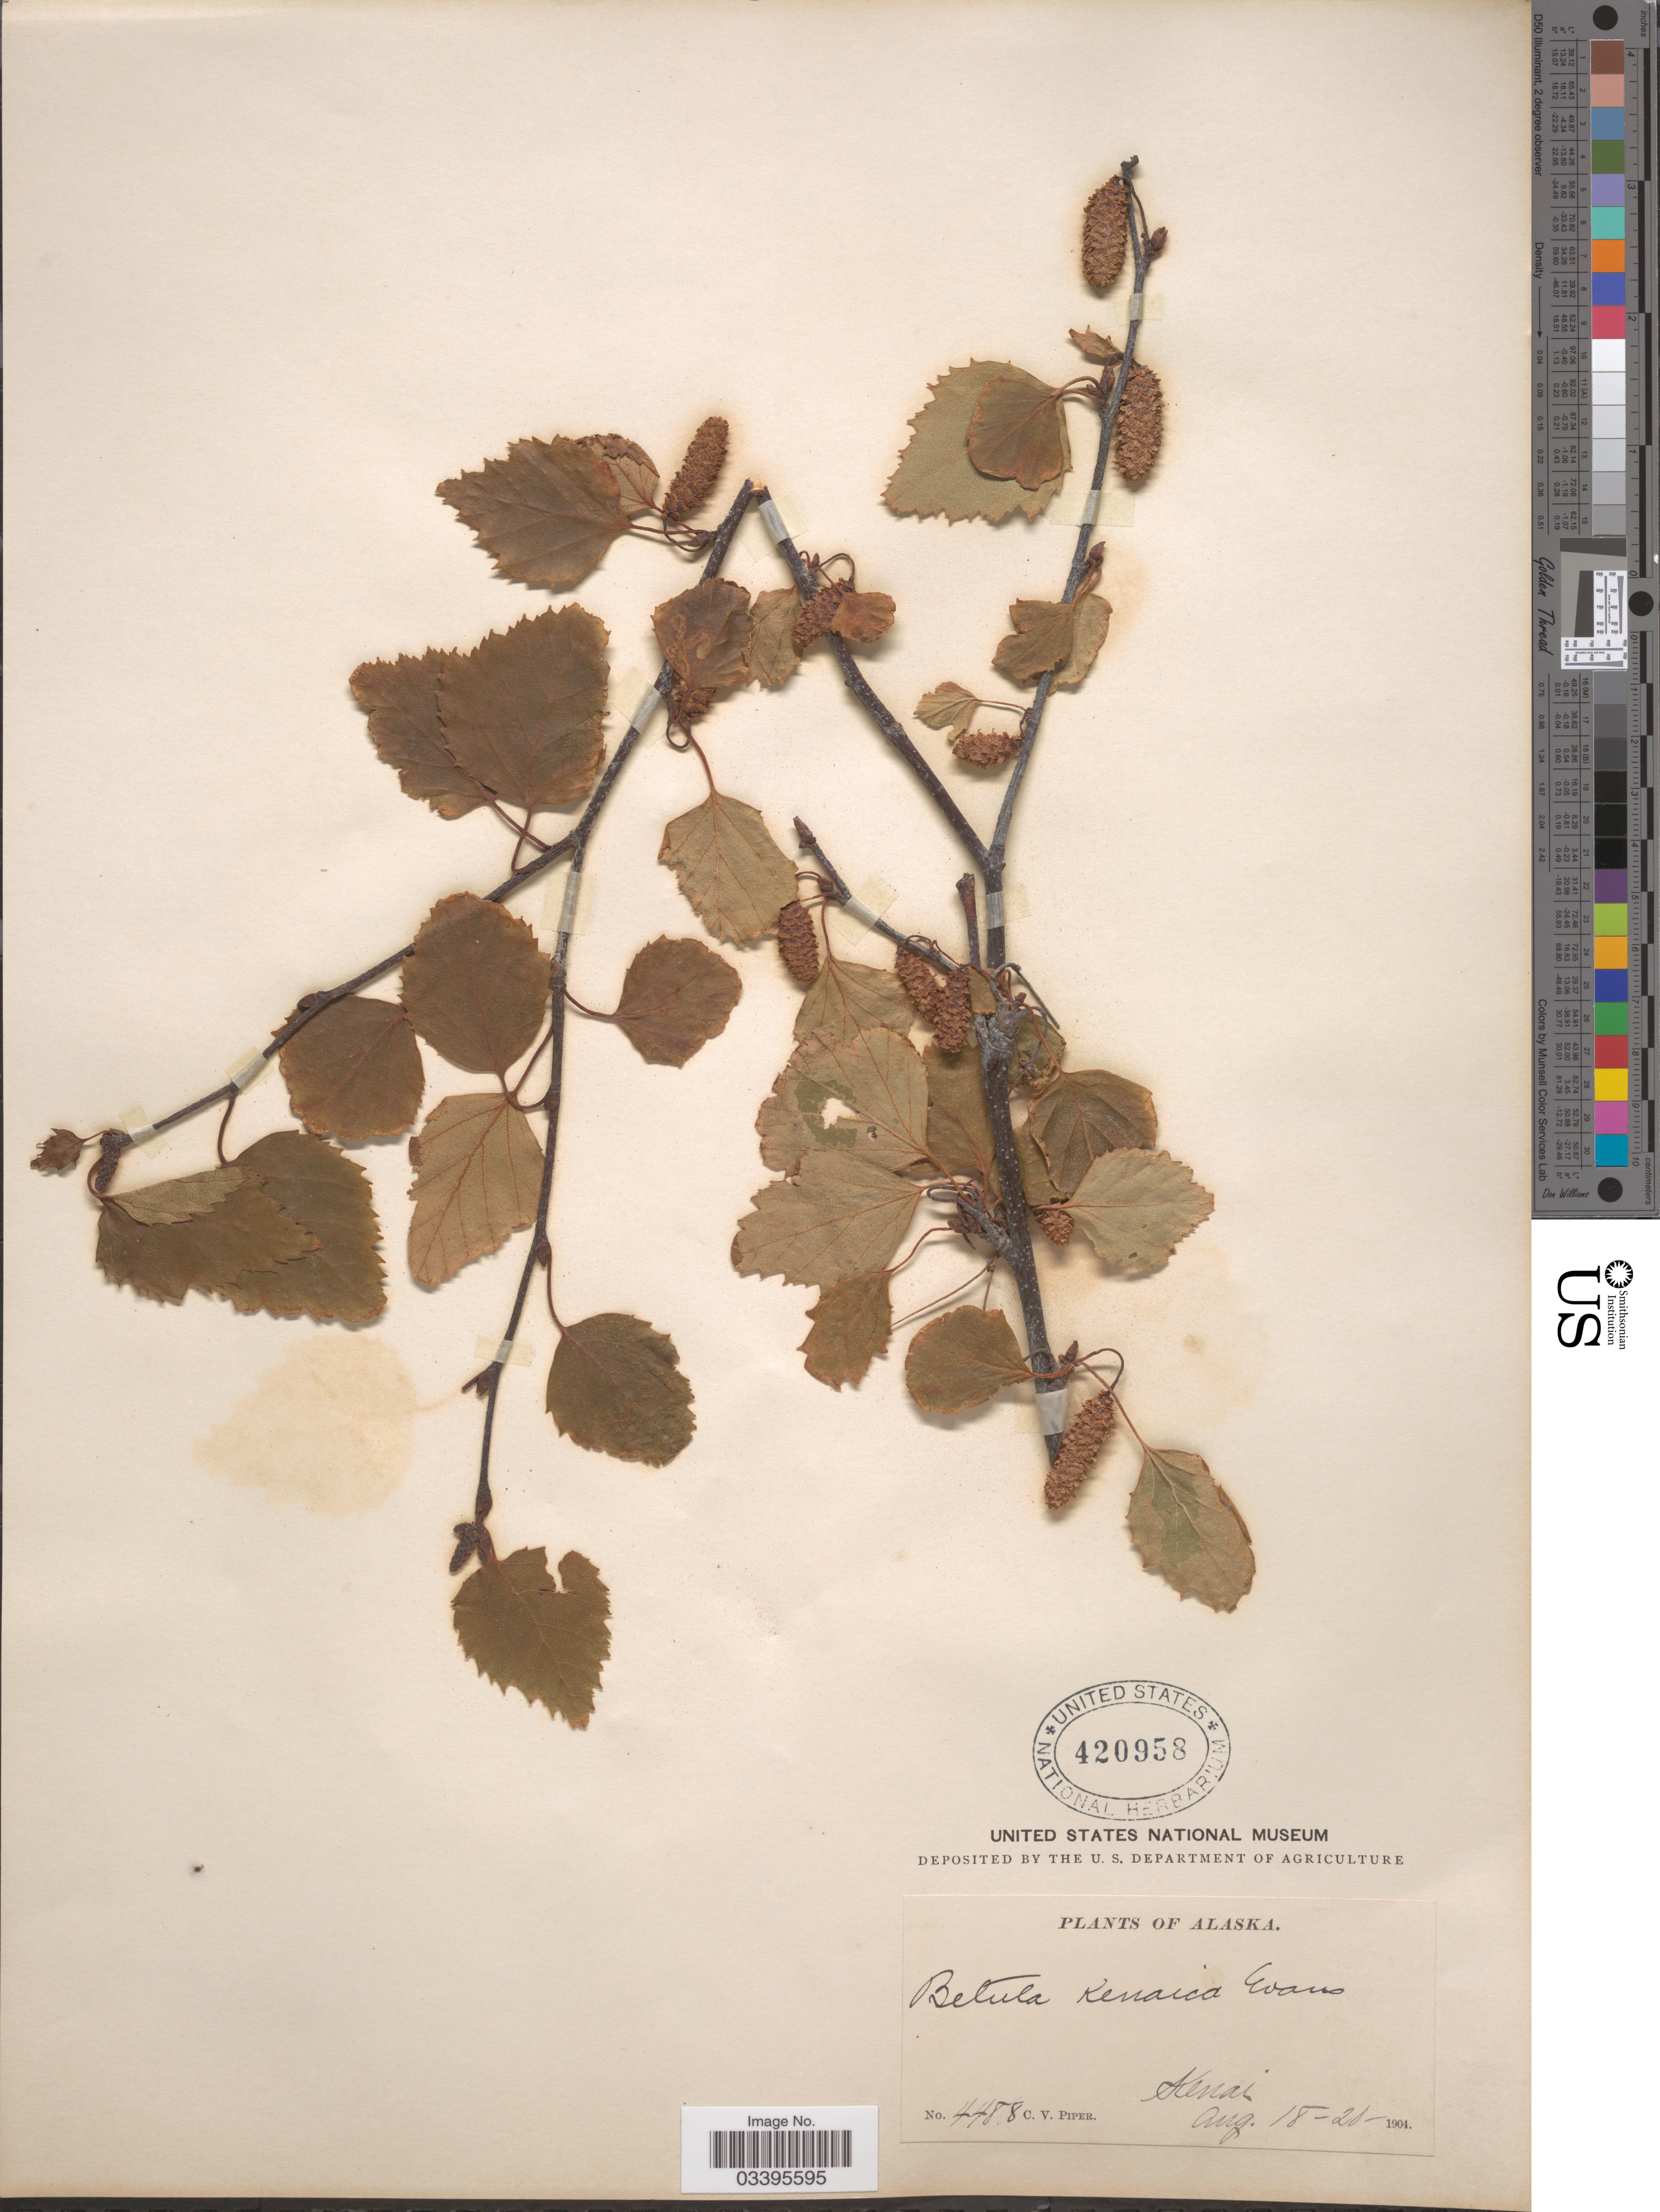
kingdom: Plantae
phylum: Tracheophyta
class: Magnoliopsida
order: Fagales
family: Betulaceae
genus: Betula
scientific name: Betula kenaica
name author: W.H. Evans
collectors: C. V. Piper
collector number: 4488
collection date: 1904-08-18/1904-08-20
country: United States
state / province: Alaska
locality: Kenai.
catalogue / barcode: US 420958